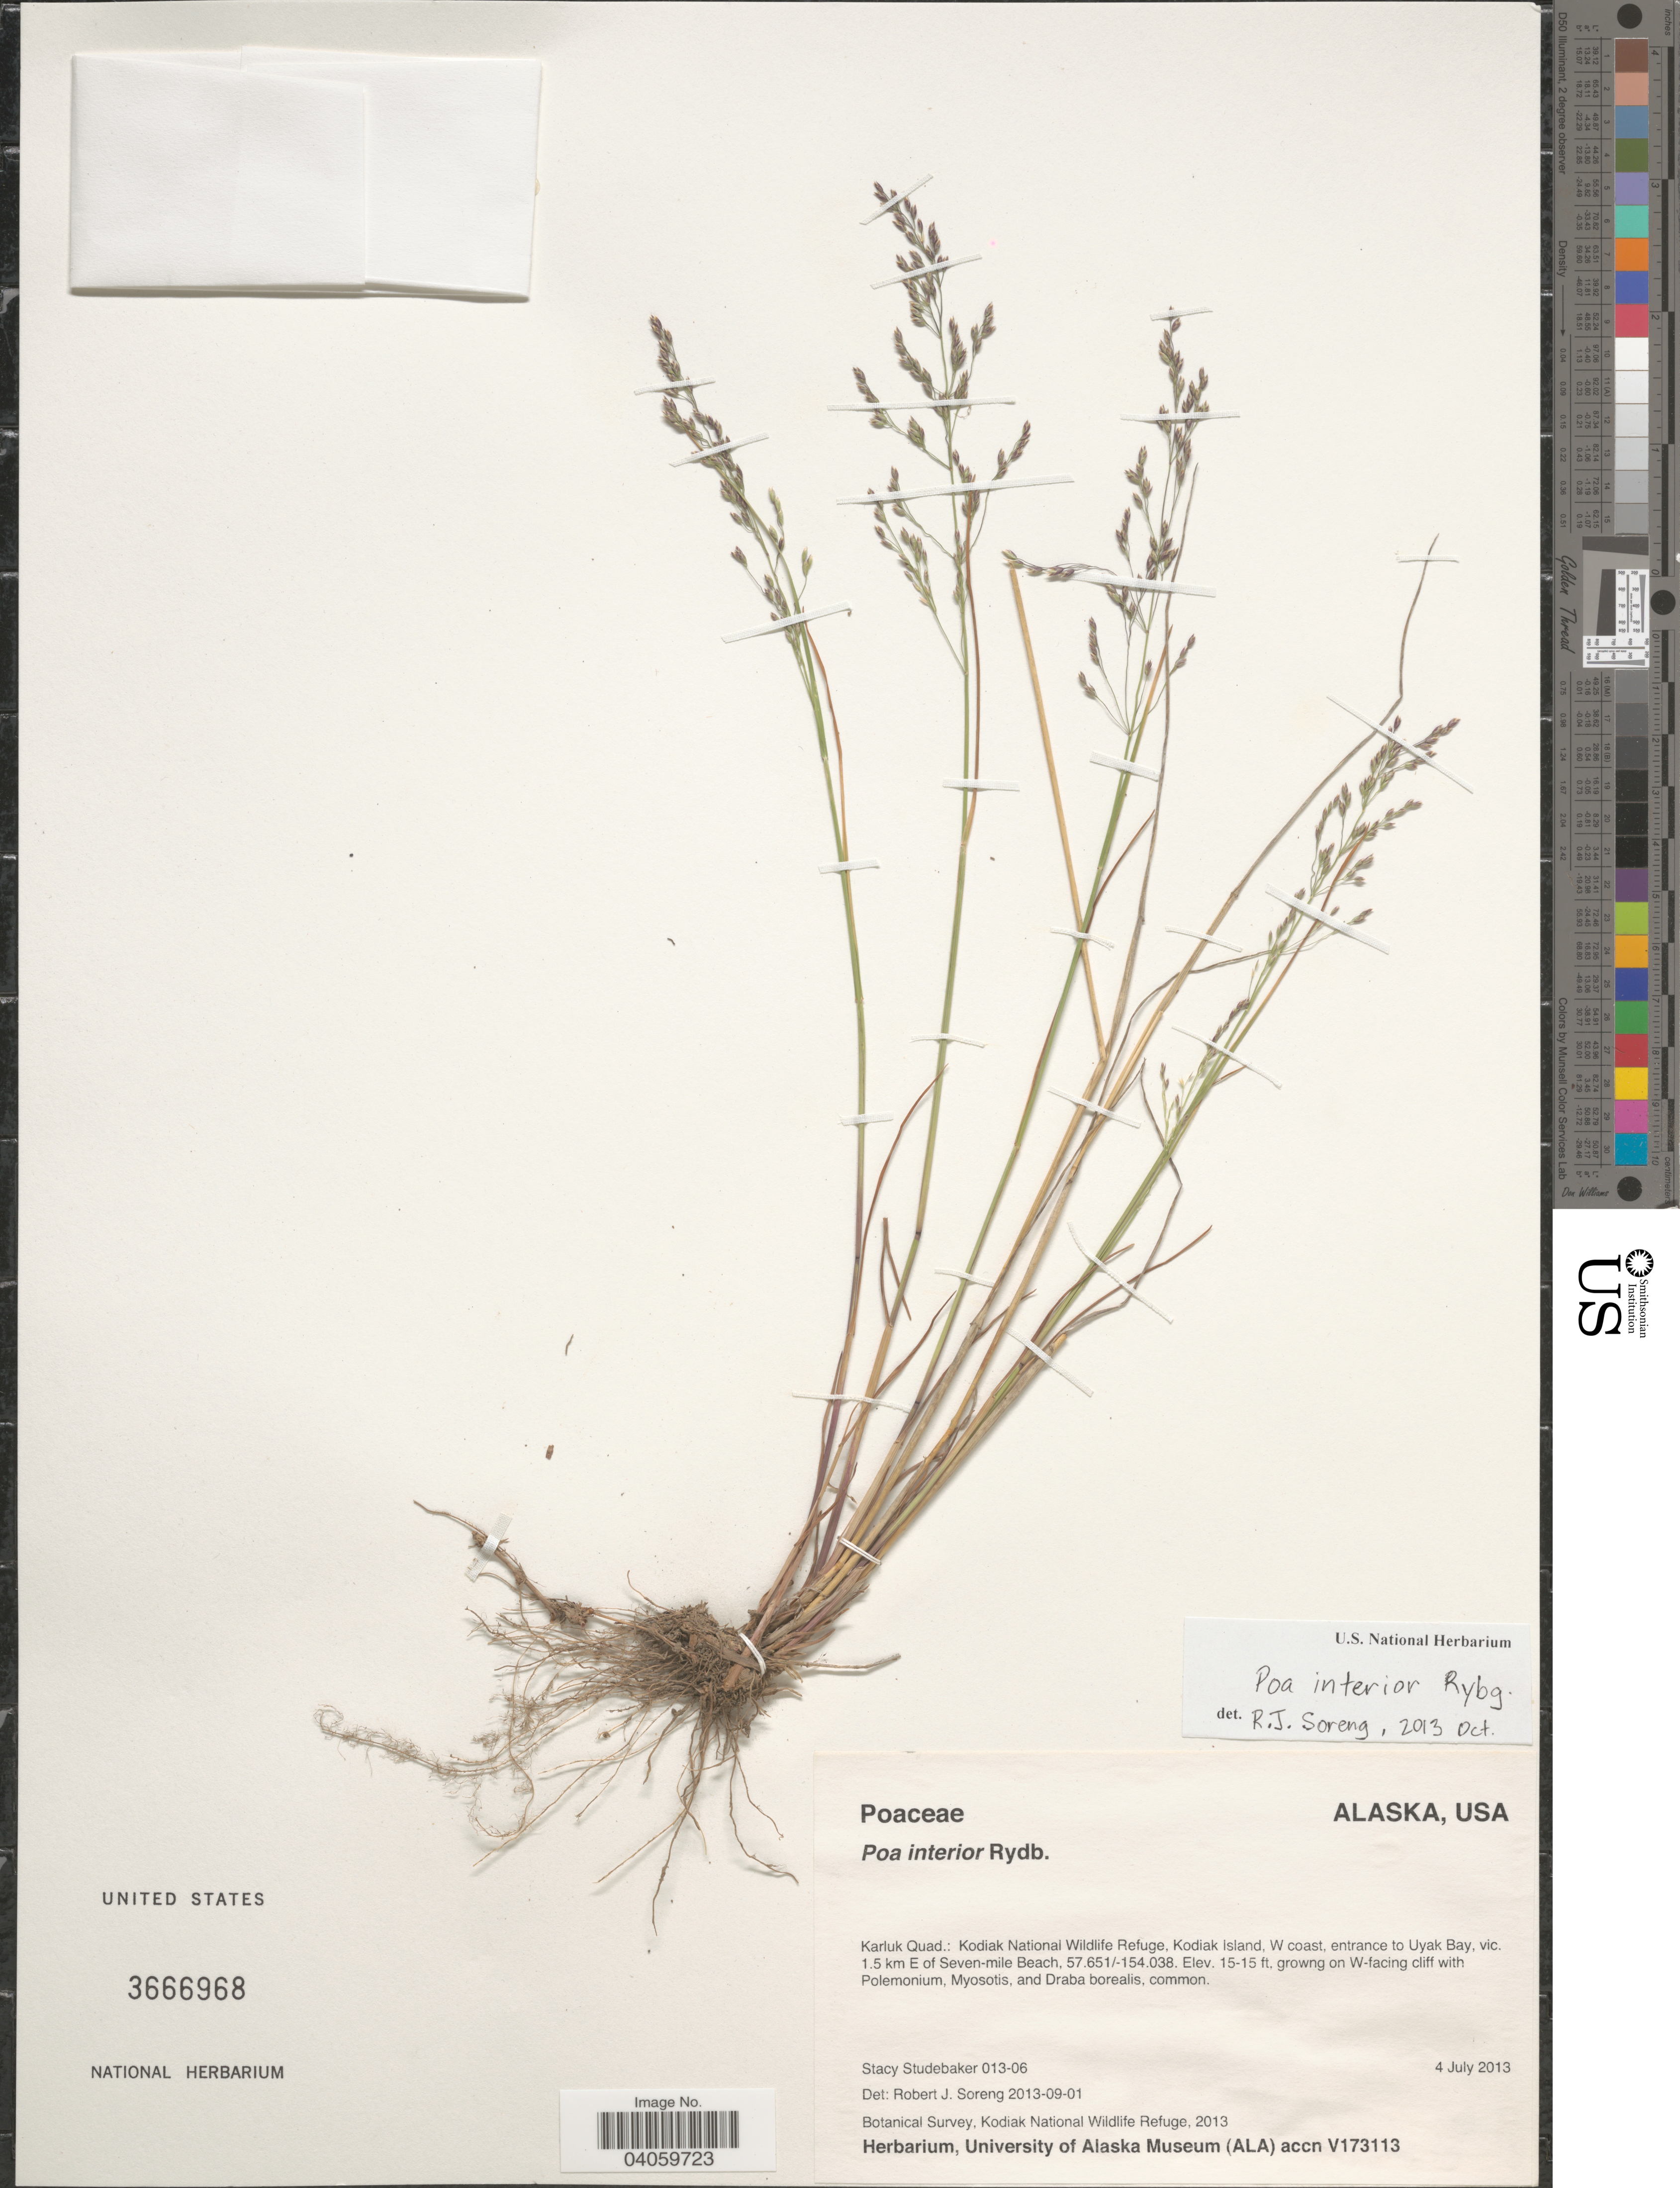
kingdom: Plantae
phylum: Tracheophyta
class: Liliopsida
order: Poales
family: Poaceae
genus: Poa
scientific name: Poa interior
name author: Rydb.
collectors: S. Studebaker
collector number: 013-06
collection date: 2013-07-04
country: United States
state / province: Alaska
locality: Karluk Quad.: Kodiak National Wildlife Refuge, Kodiak Island, W coast, entrance to Uyak Bay, vic. 1.5 km E of Seven-mile Beach, growing on W-facing cliff.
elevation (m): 5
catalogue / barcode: US 3666968